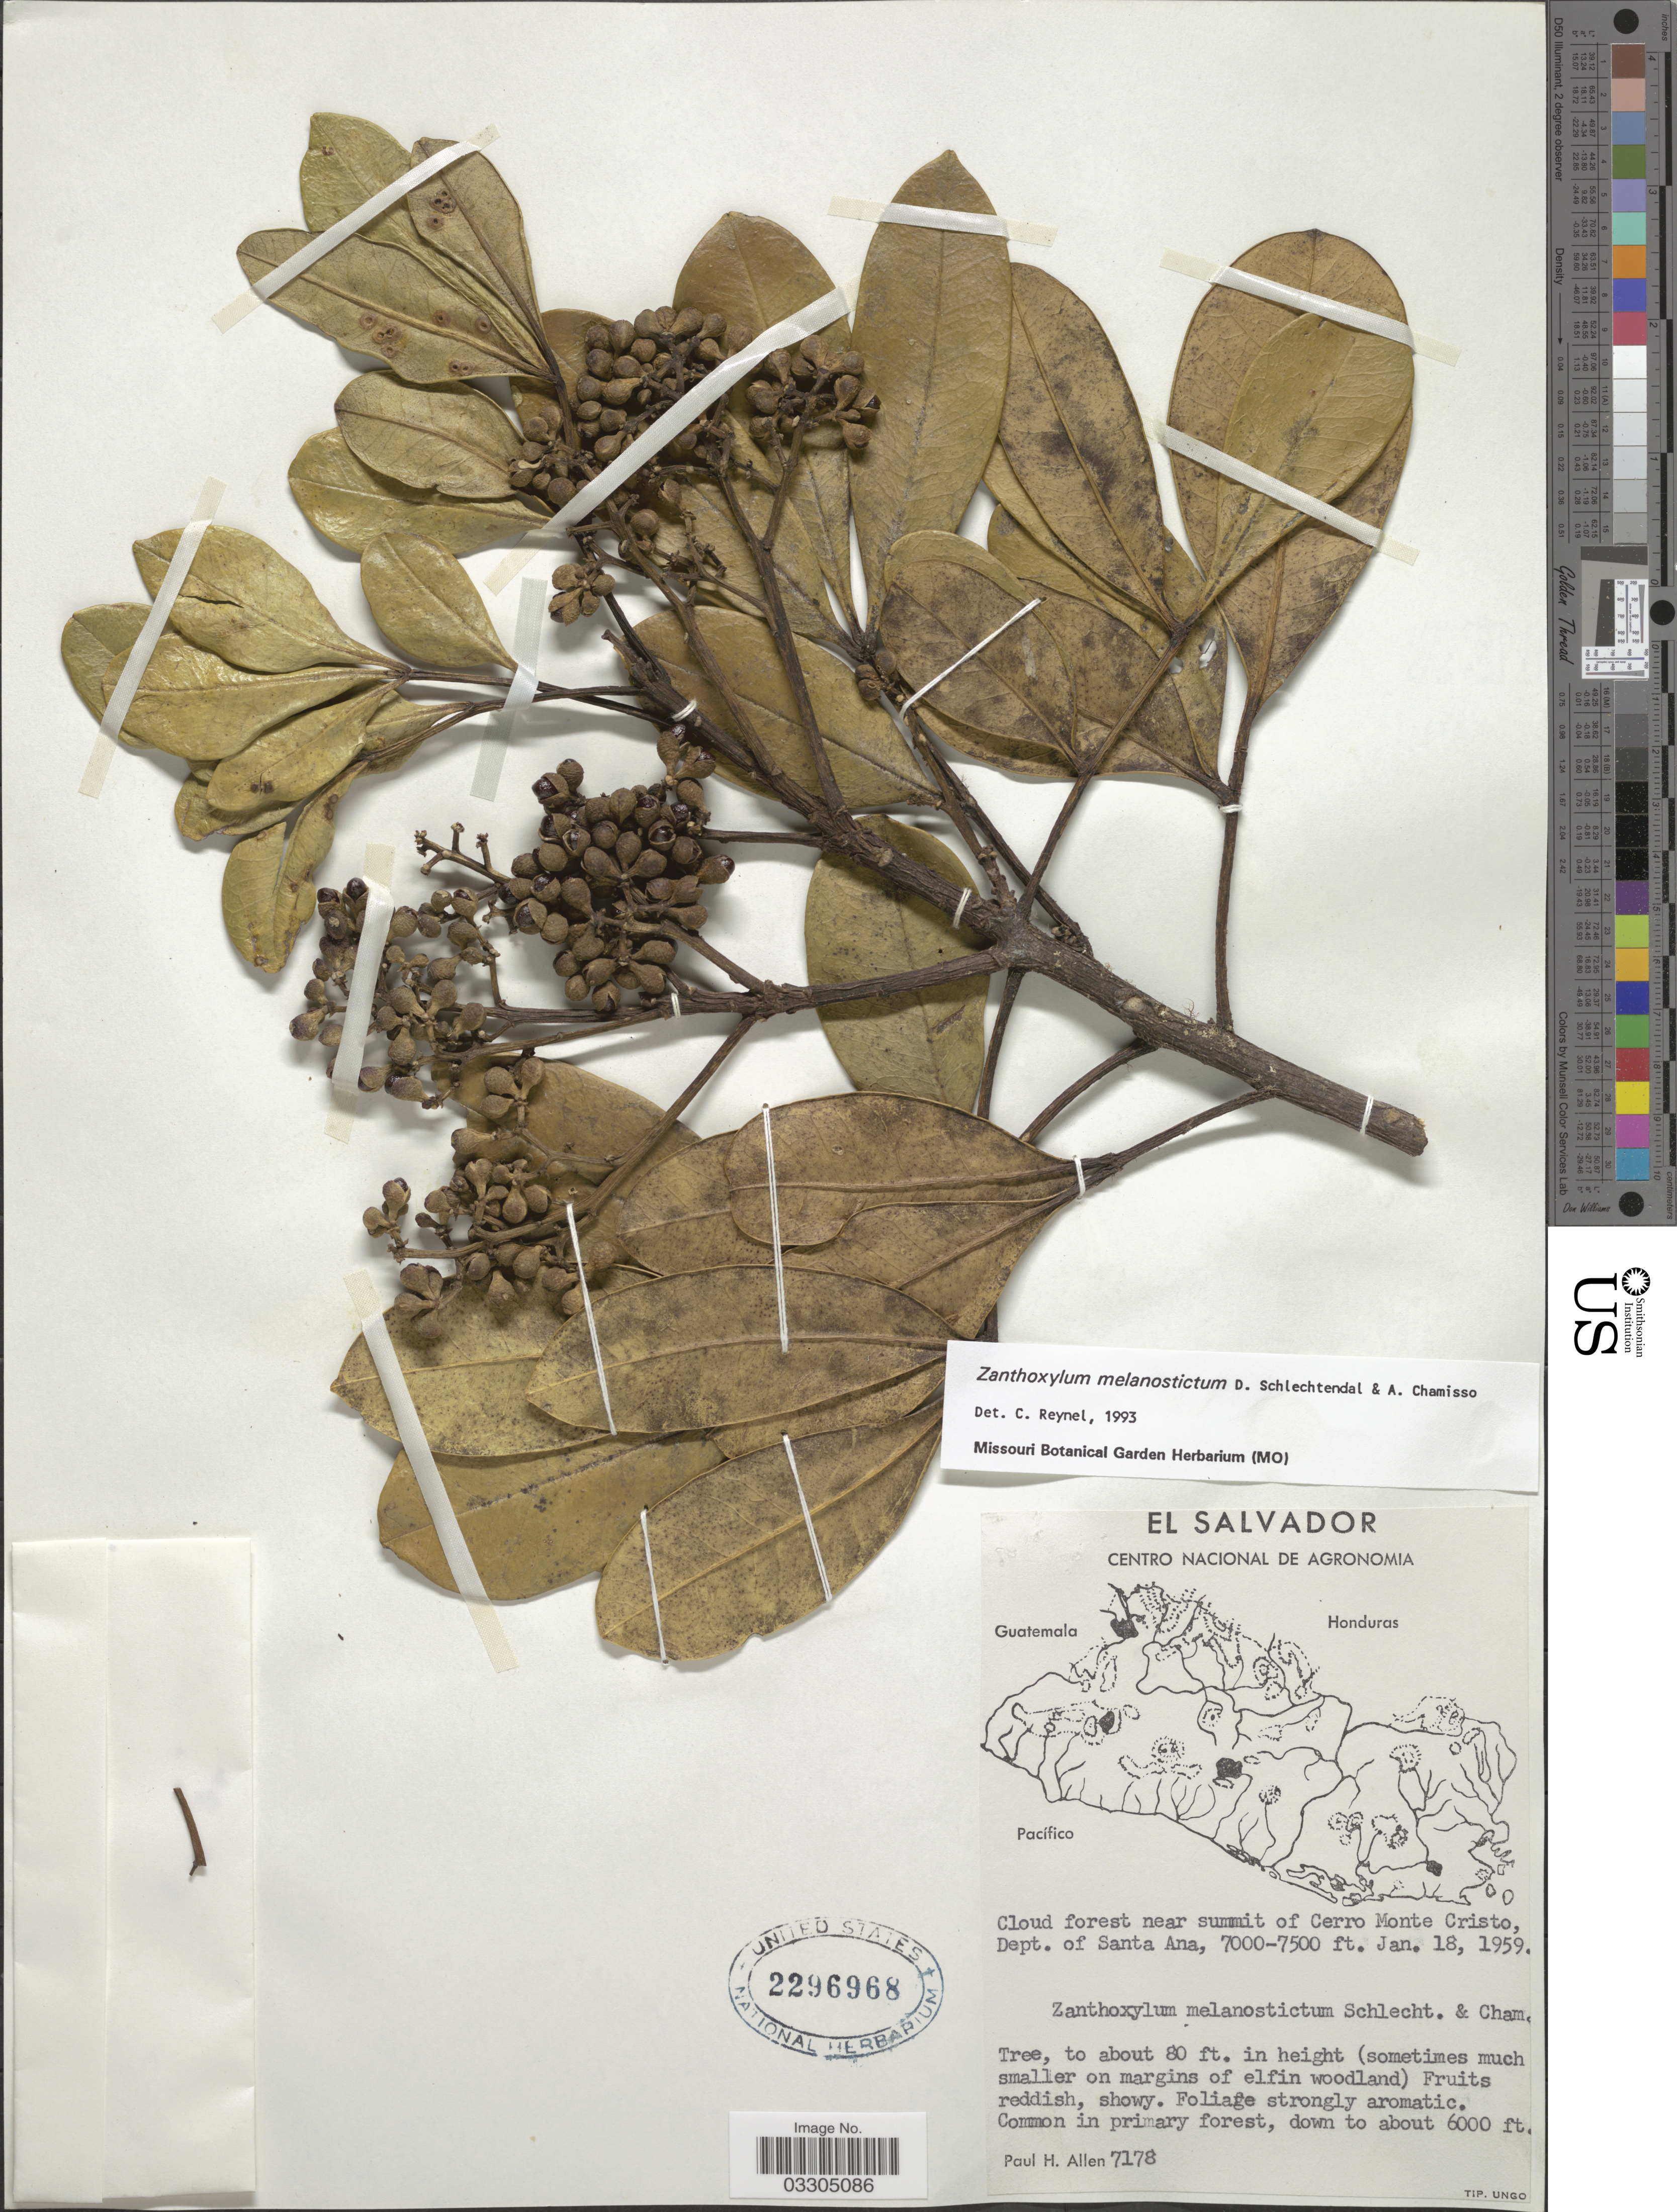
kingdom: Plantae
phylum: Tracheophyta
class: Magnoliopsida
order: Sapindales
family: Rutaceae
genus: Zanthoxylum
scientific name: Zanthoxylum melanostictum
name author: Schltdl. & Cham.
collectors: P. H. Allen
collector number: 7178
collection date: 1959-01-18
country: El Salvador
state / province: Santa Ana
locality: Cloud forest near summit of Cerro Monte Cristo, Dept. of Santa Ana.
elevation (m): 2134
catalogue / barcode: US 2296968